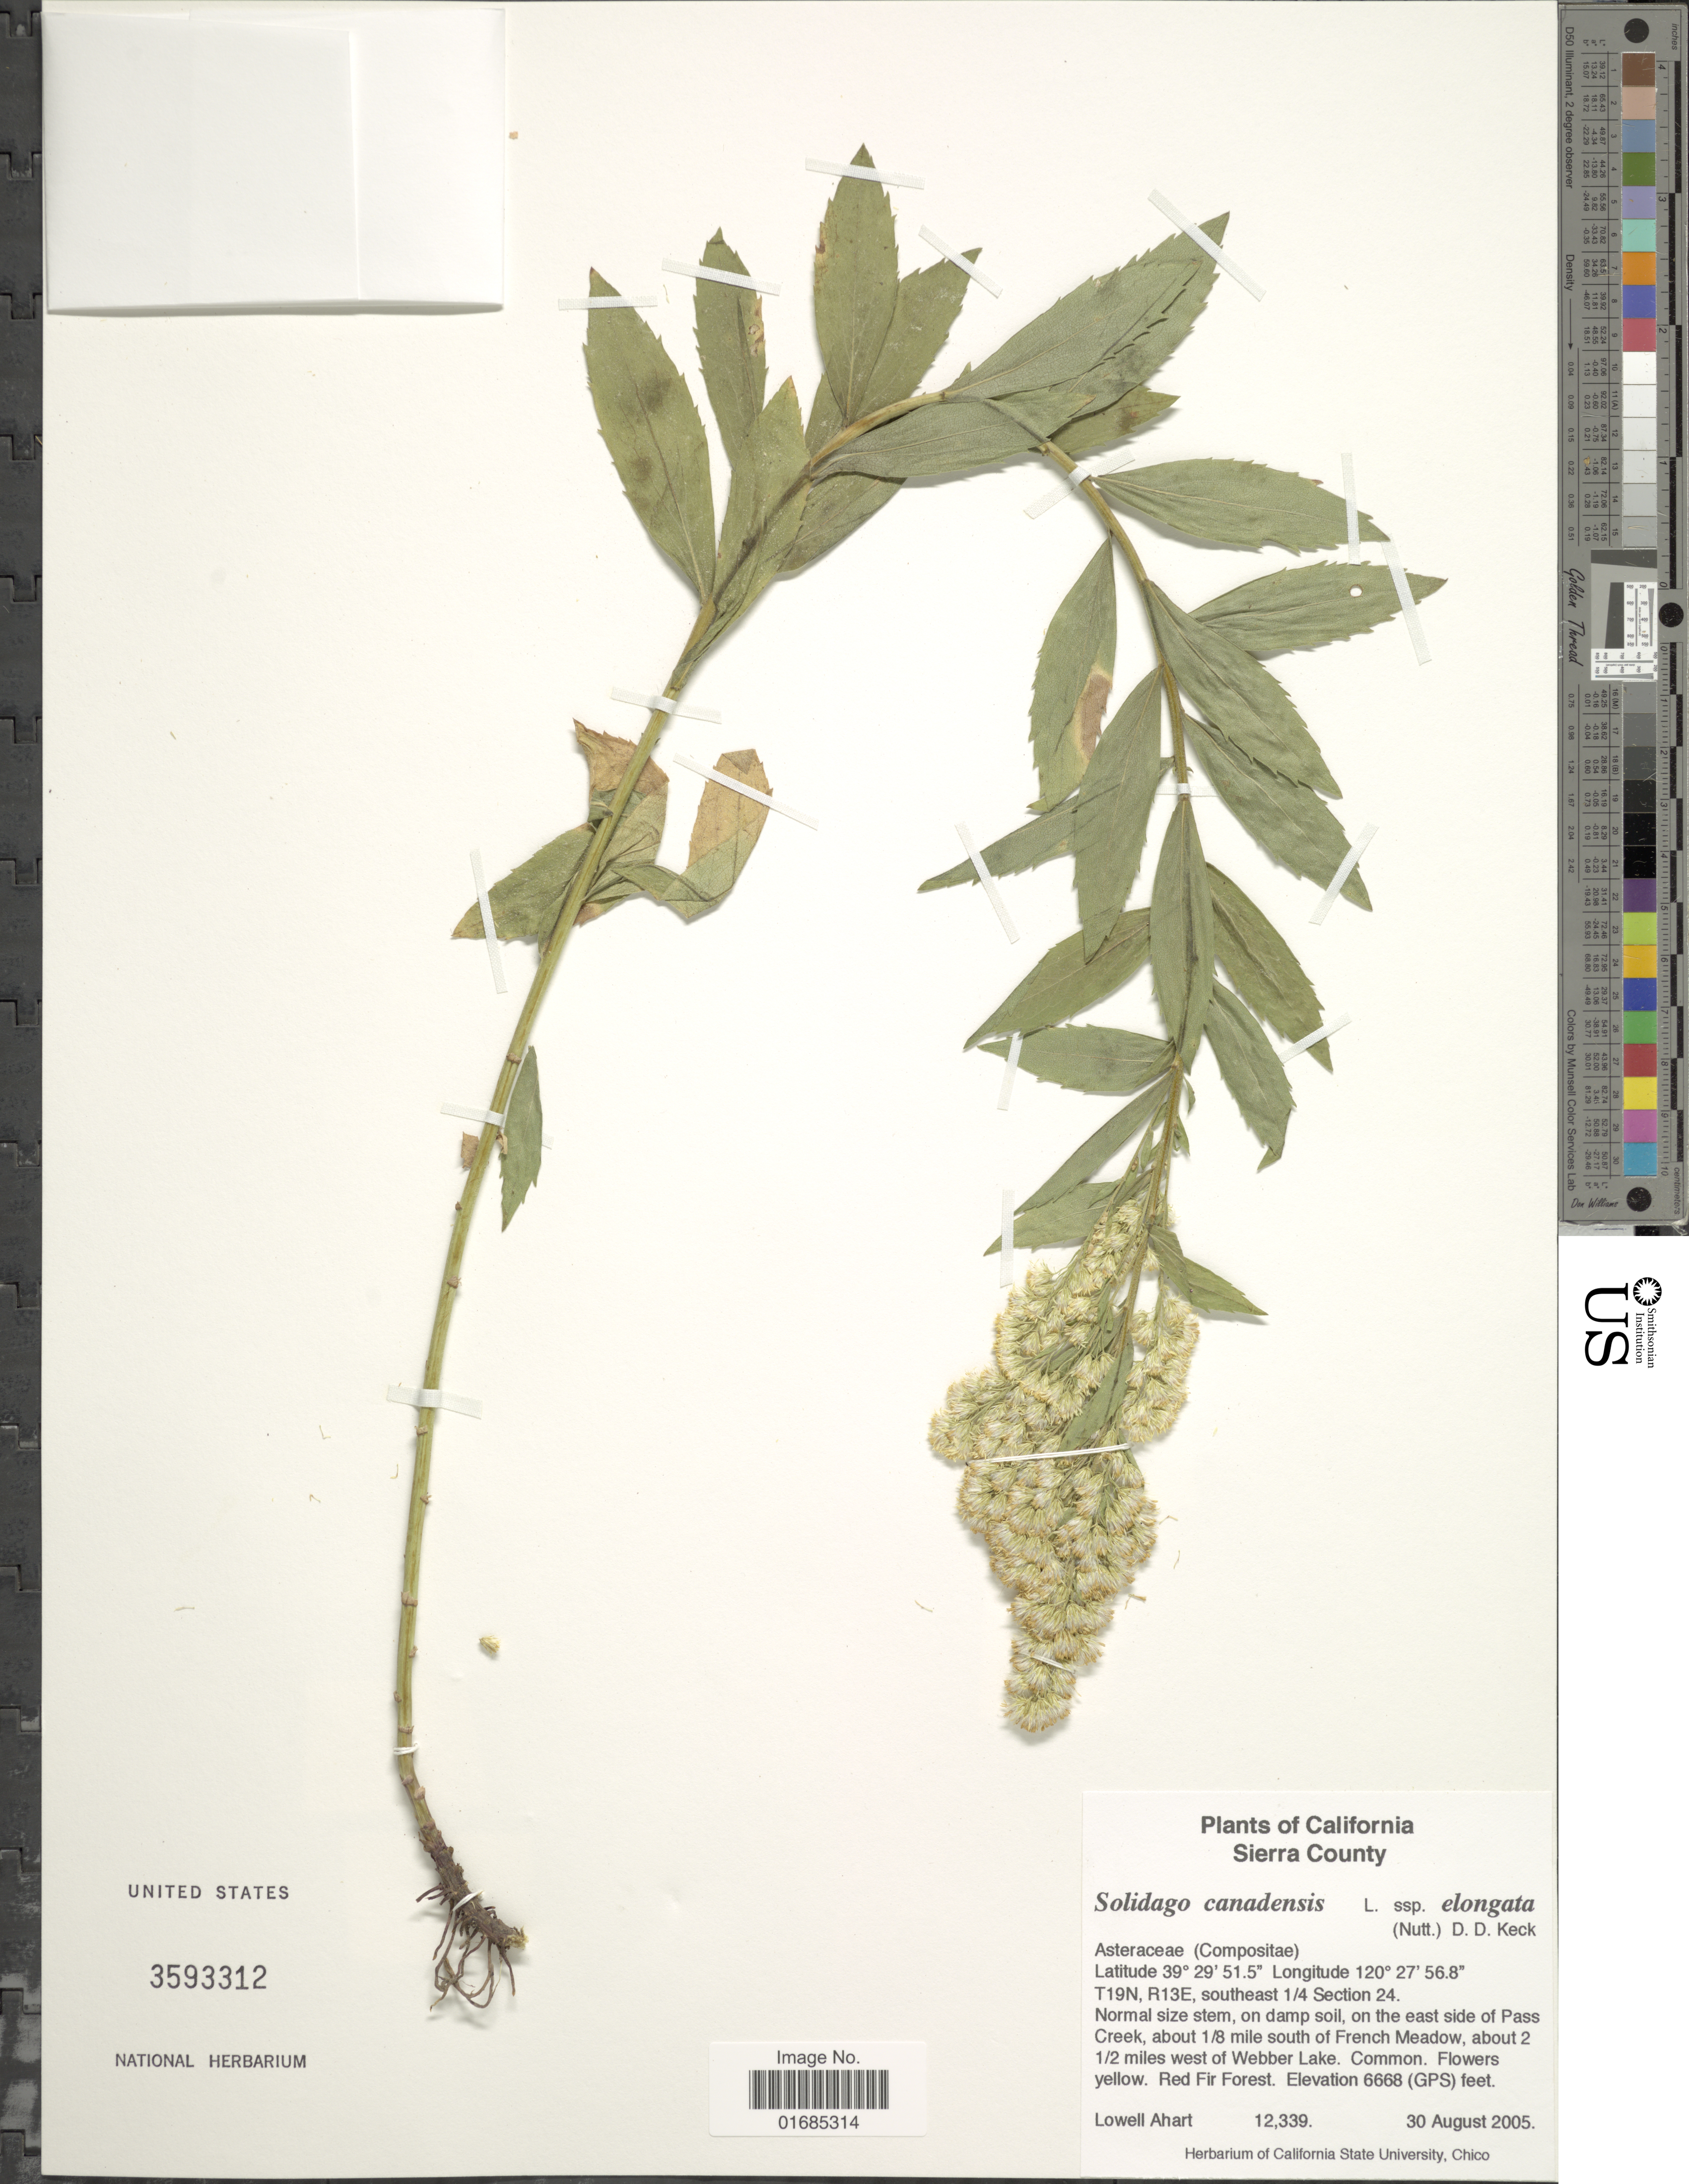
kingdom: Plantae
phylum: Tracheophyta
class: Magnoliopsida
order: Asterales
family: Asteraceae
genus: Solidago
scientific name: Solidago canadensis var. canadensis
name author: L.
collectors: L. Ahart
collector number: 12339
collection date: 2005-08-30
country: United States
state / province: California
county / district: Sierra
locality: Sierra County, T19N,R13E, southeast 1/4 Section 24., Normal size stem, on on damp soil, on the east side of Pass Creel, about 1/8 mile south of French Meadow, about 2 1/2 miles west of Webber Lake, Red Fir Forest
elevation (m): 2032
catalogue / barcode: US 3593312